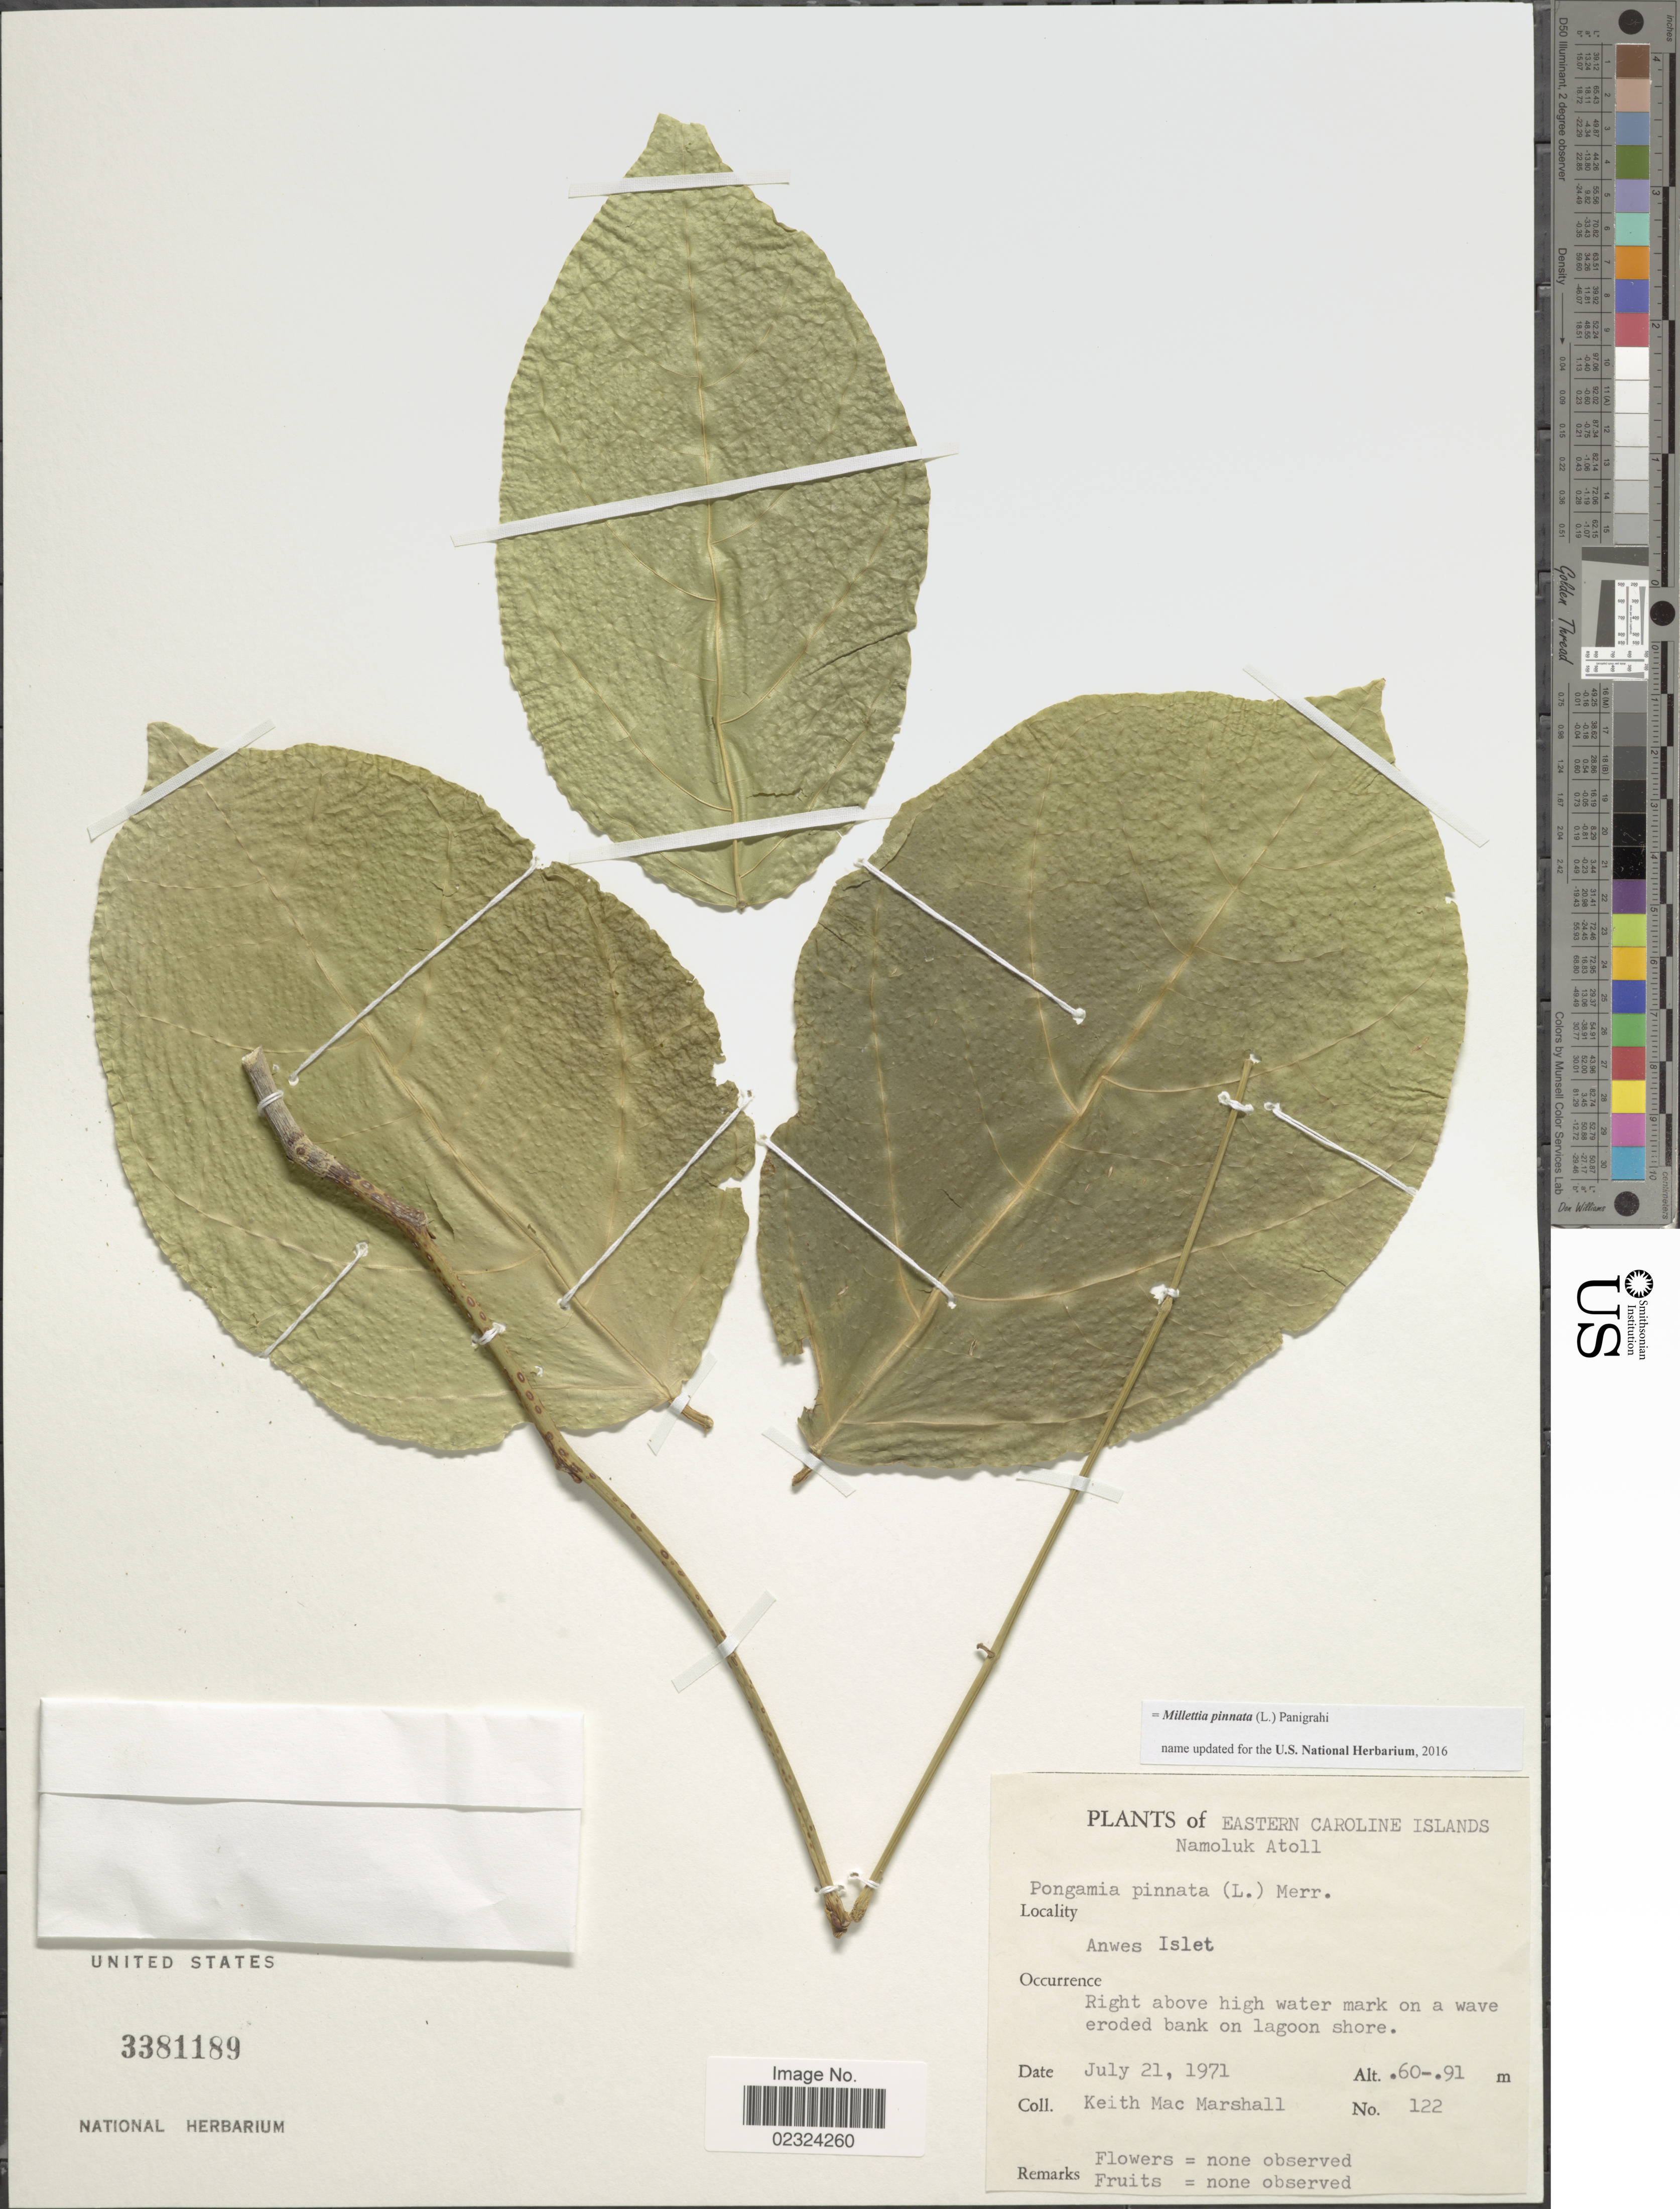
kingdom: Plantae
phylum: Tracheophyta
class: Magnoliopsida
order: Fabales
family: Fabaceae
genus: Millettia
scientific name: Millettia pinnata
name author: (L.) Panigrahi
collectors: K. M. Marshall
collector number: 122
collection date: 1971-07-21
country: Micronesia, Federated States of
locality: Eastern Caroline Islands. Namoluk Atoll, Anwes Islet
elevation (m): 60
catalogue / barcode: US 3381189